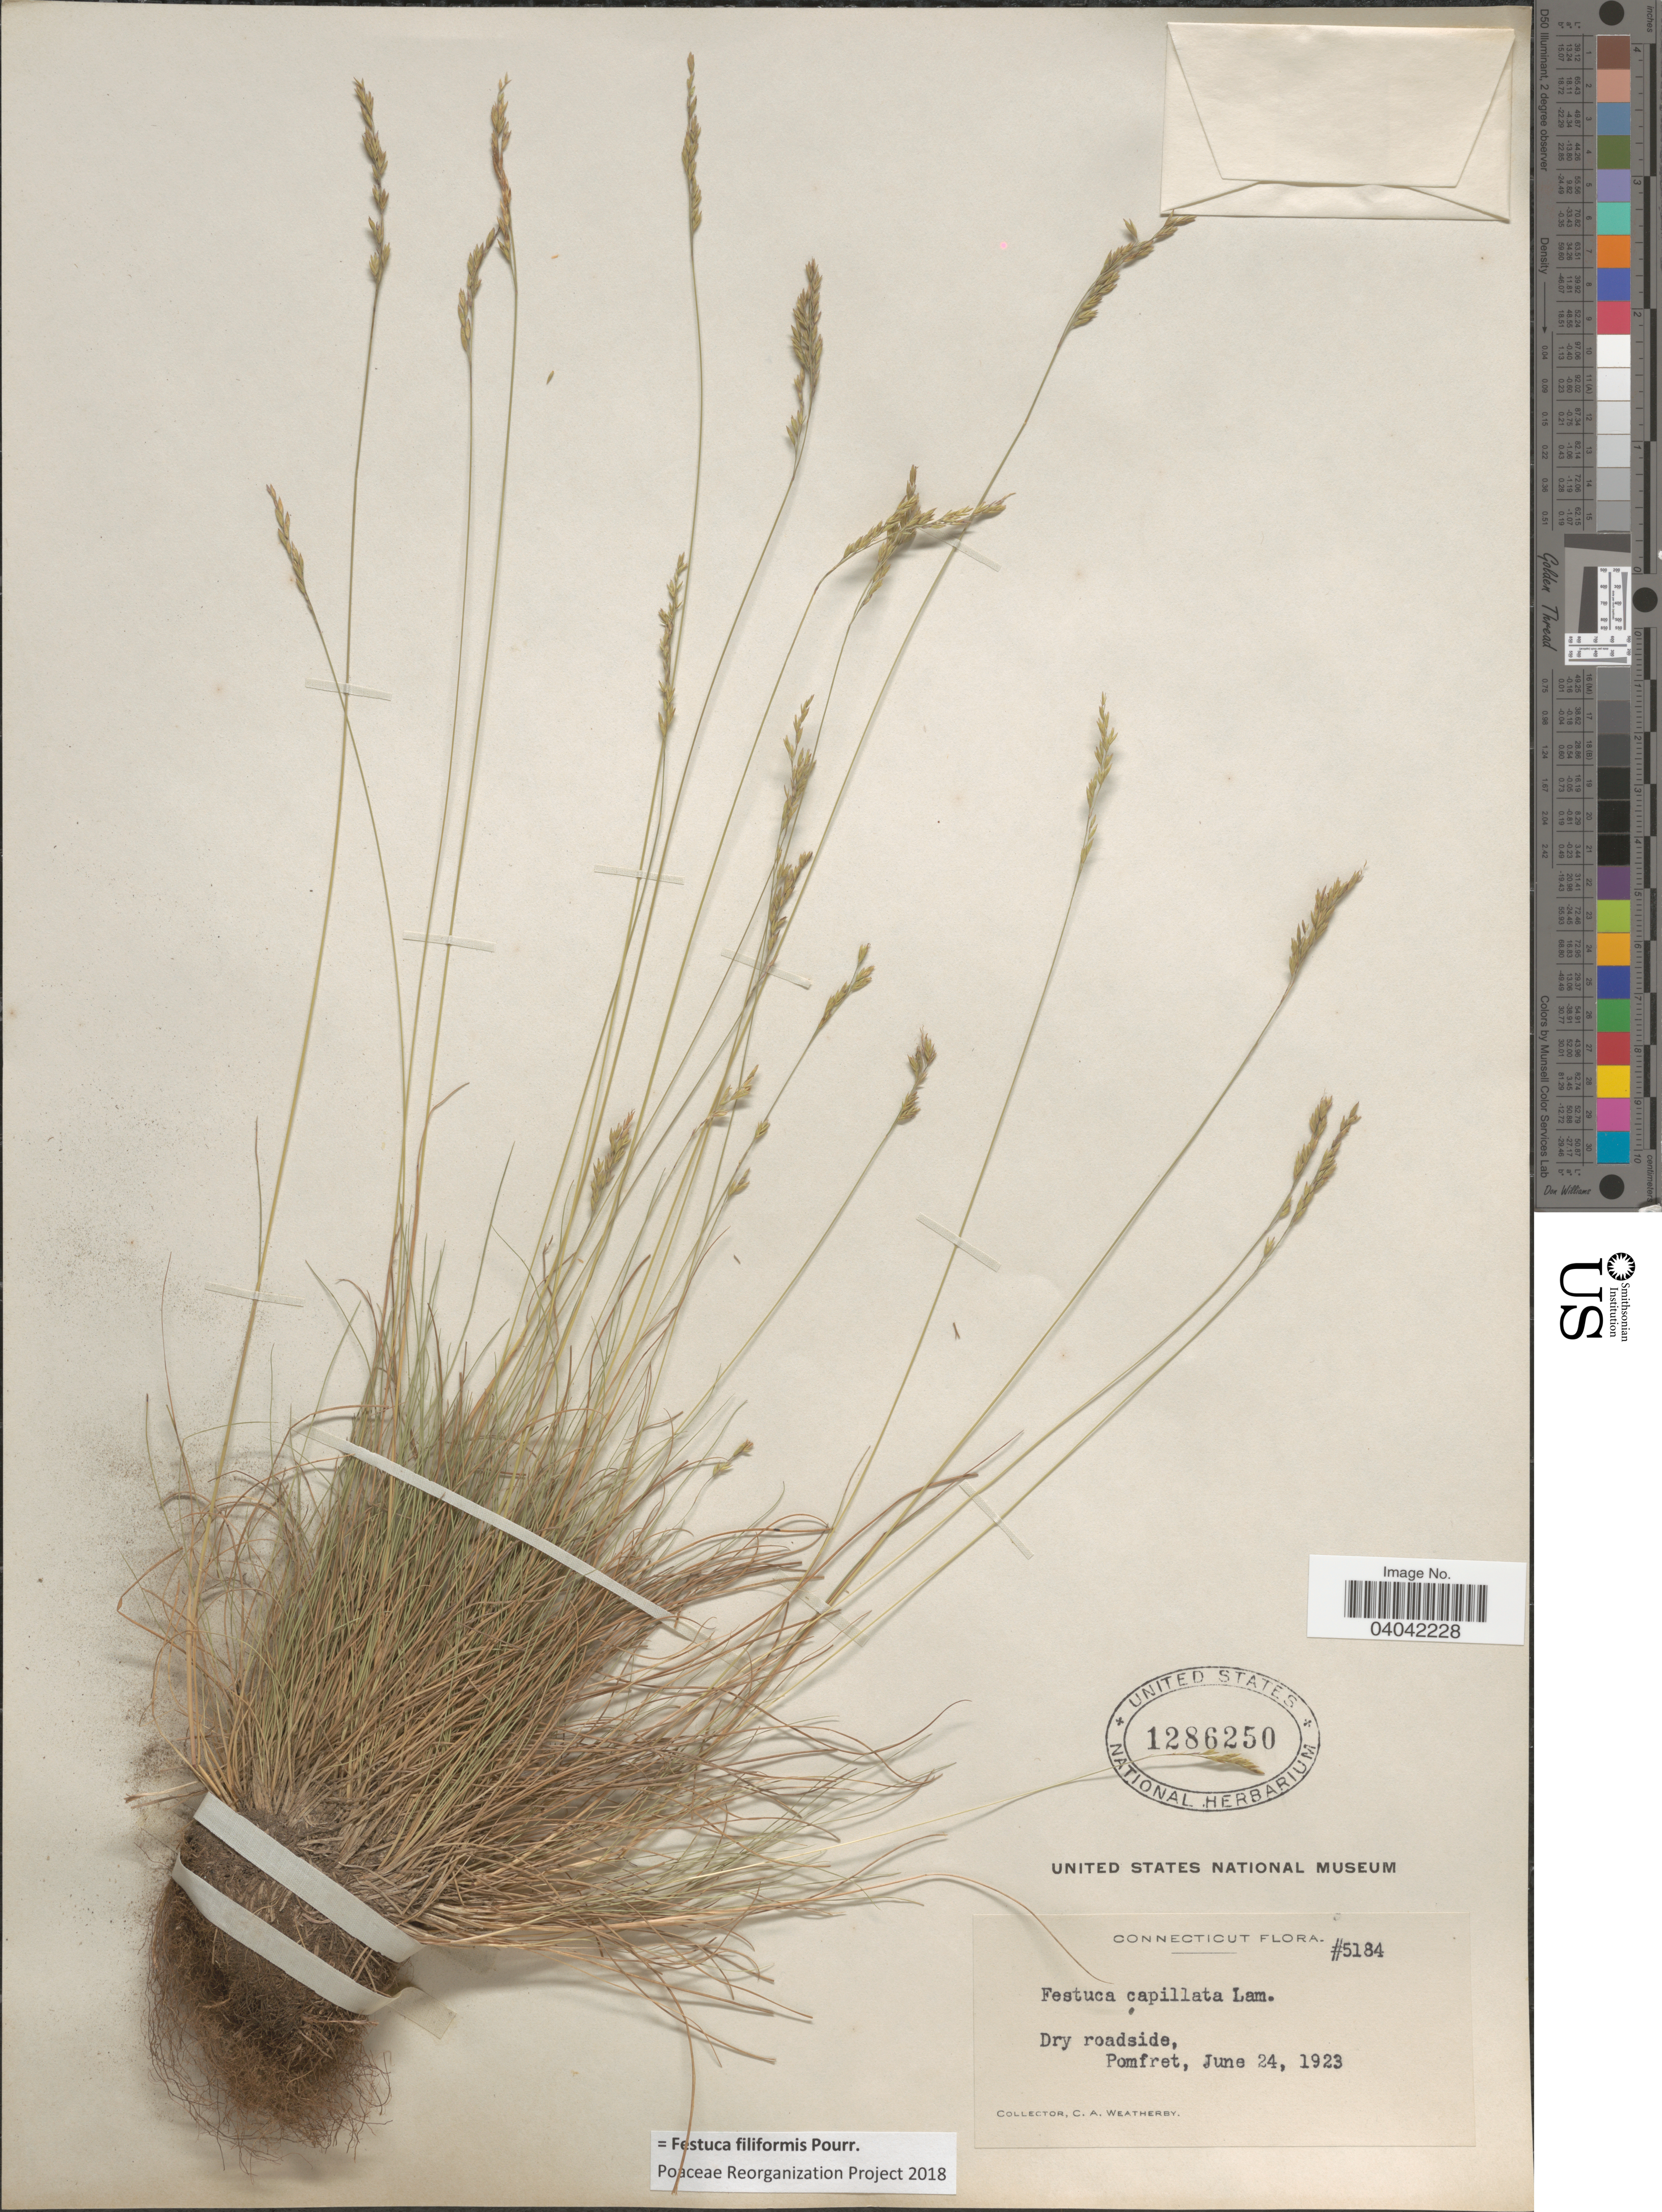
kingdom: Plantae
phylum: Tracheophyta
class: Liliopsida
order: Poales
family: Poaceae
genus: Festuca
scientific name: Festuca filiformis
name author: Pourr.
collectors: C. A. Weatherby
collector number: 5184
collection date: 1923-06-24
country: United States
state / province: Connecticut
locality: Dry roadside, Pomfret.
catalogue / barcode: US 1286250